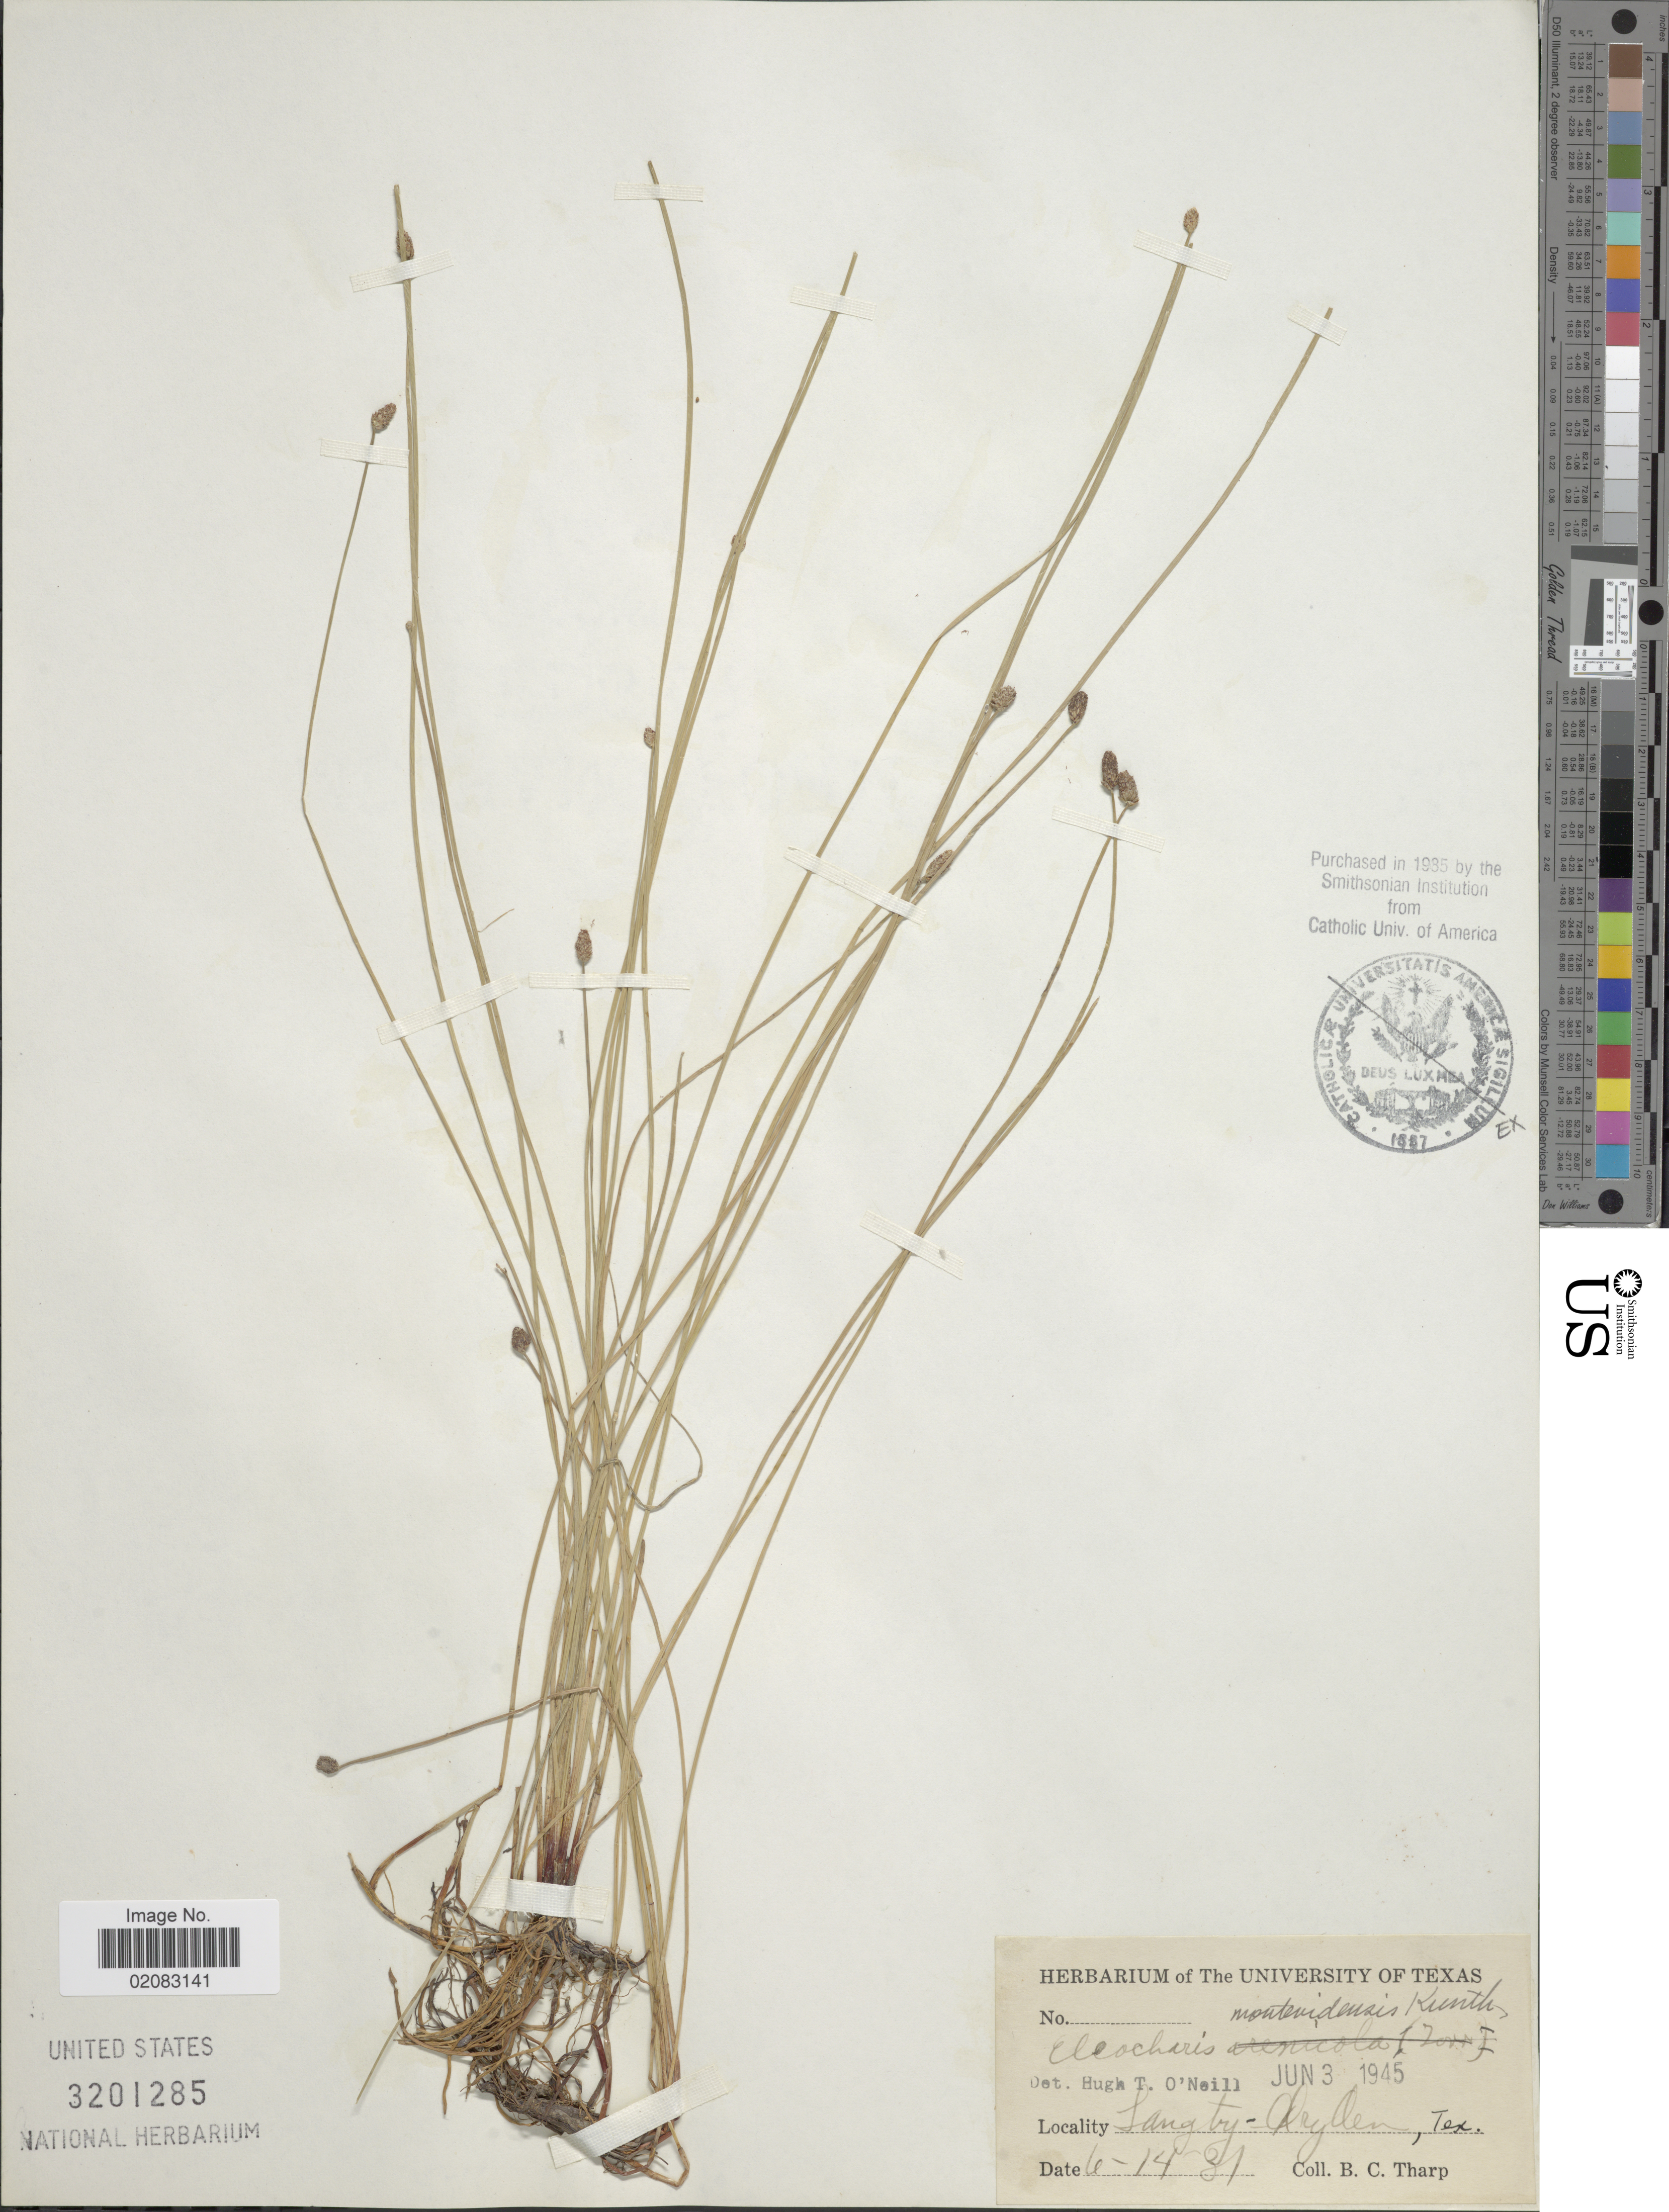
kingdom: Plantae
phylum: Tracheophyta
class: Liliopsida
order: Poales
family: Cyperaceae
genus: Eleocharis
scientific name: Eleocharis montevidensis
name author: Kunth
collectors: B. C. Tharp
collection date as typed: Transcribed d/m/y: 14/6/31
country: United States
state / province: Texas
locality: Langtry-Dryden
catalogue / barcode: US 3201285